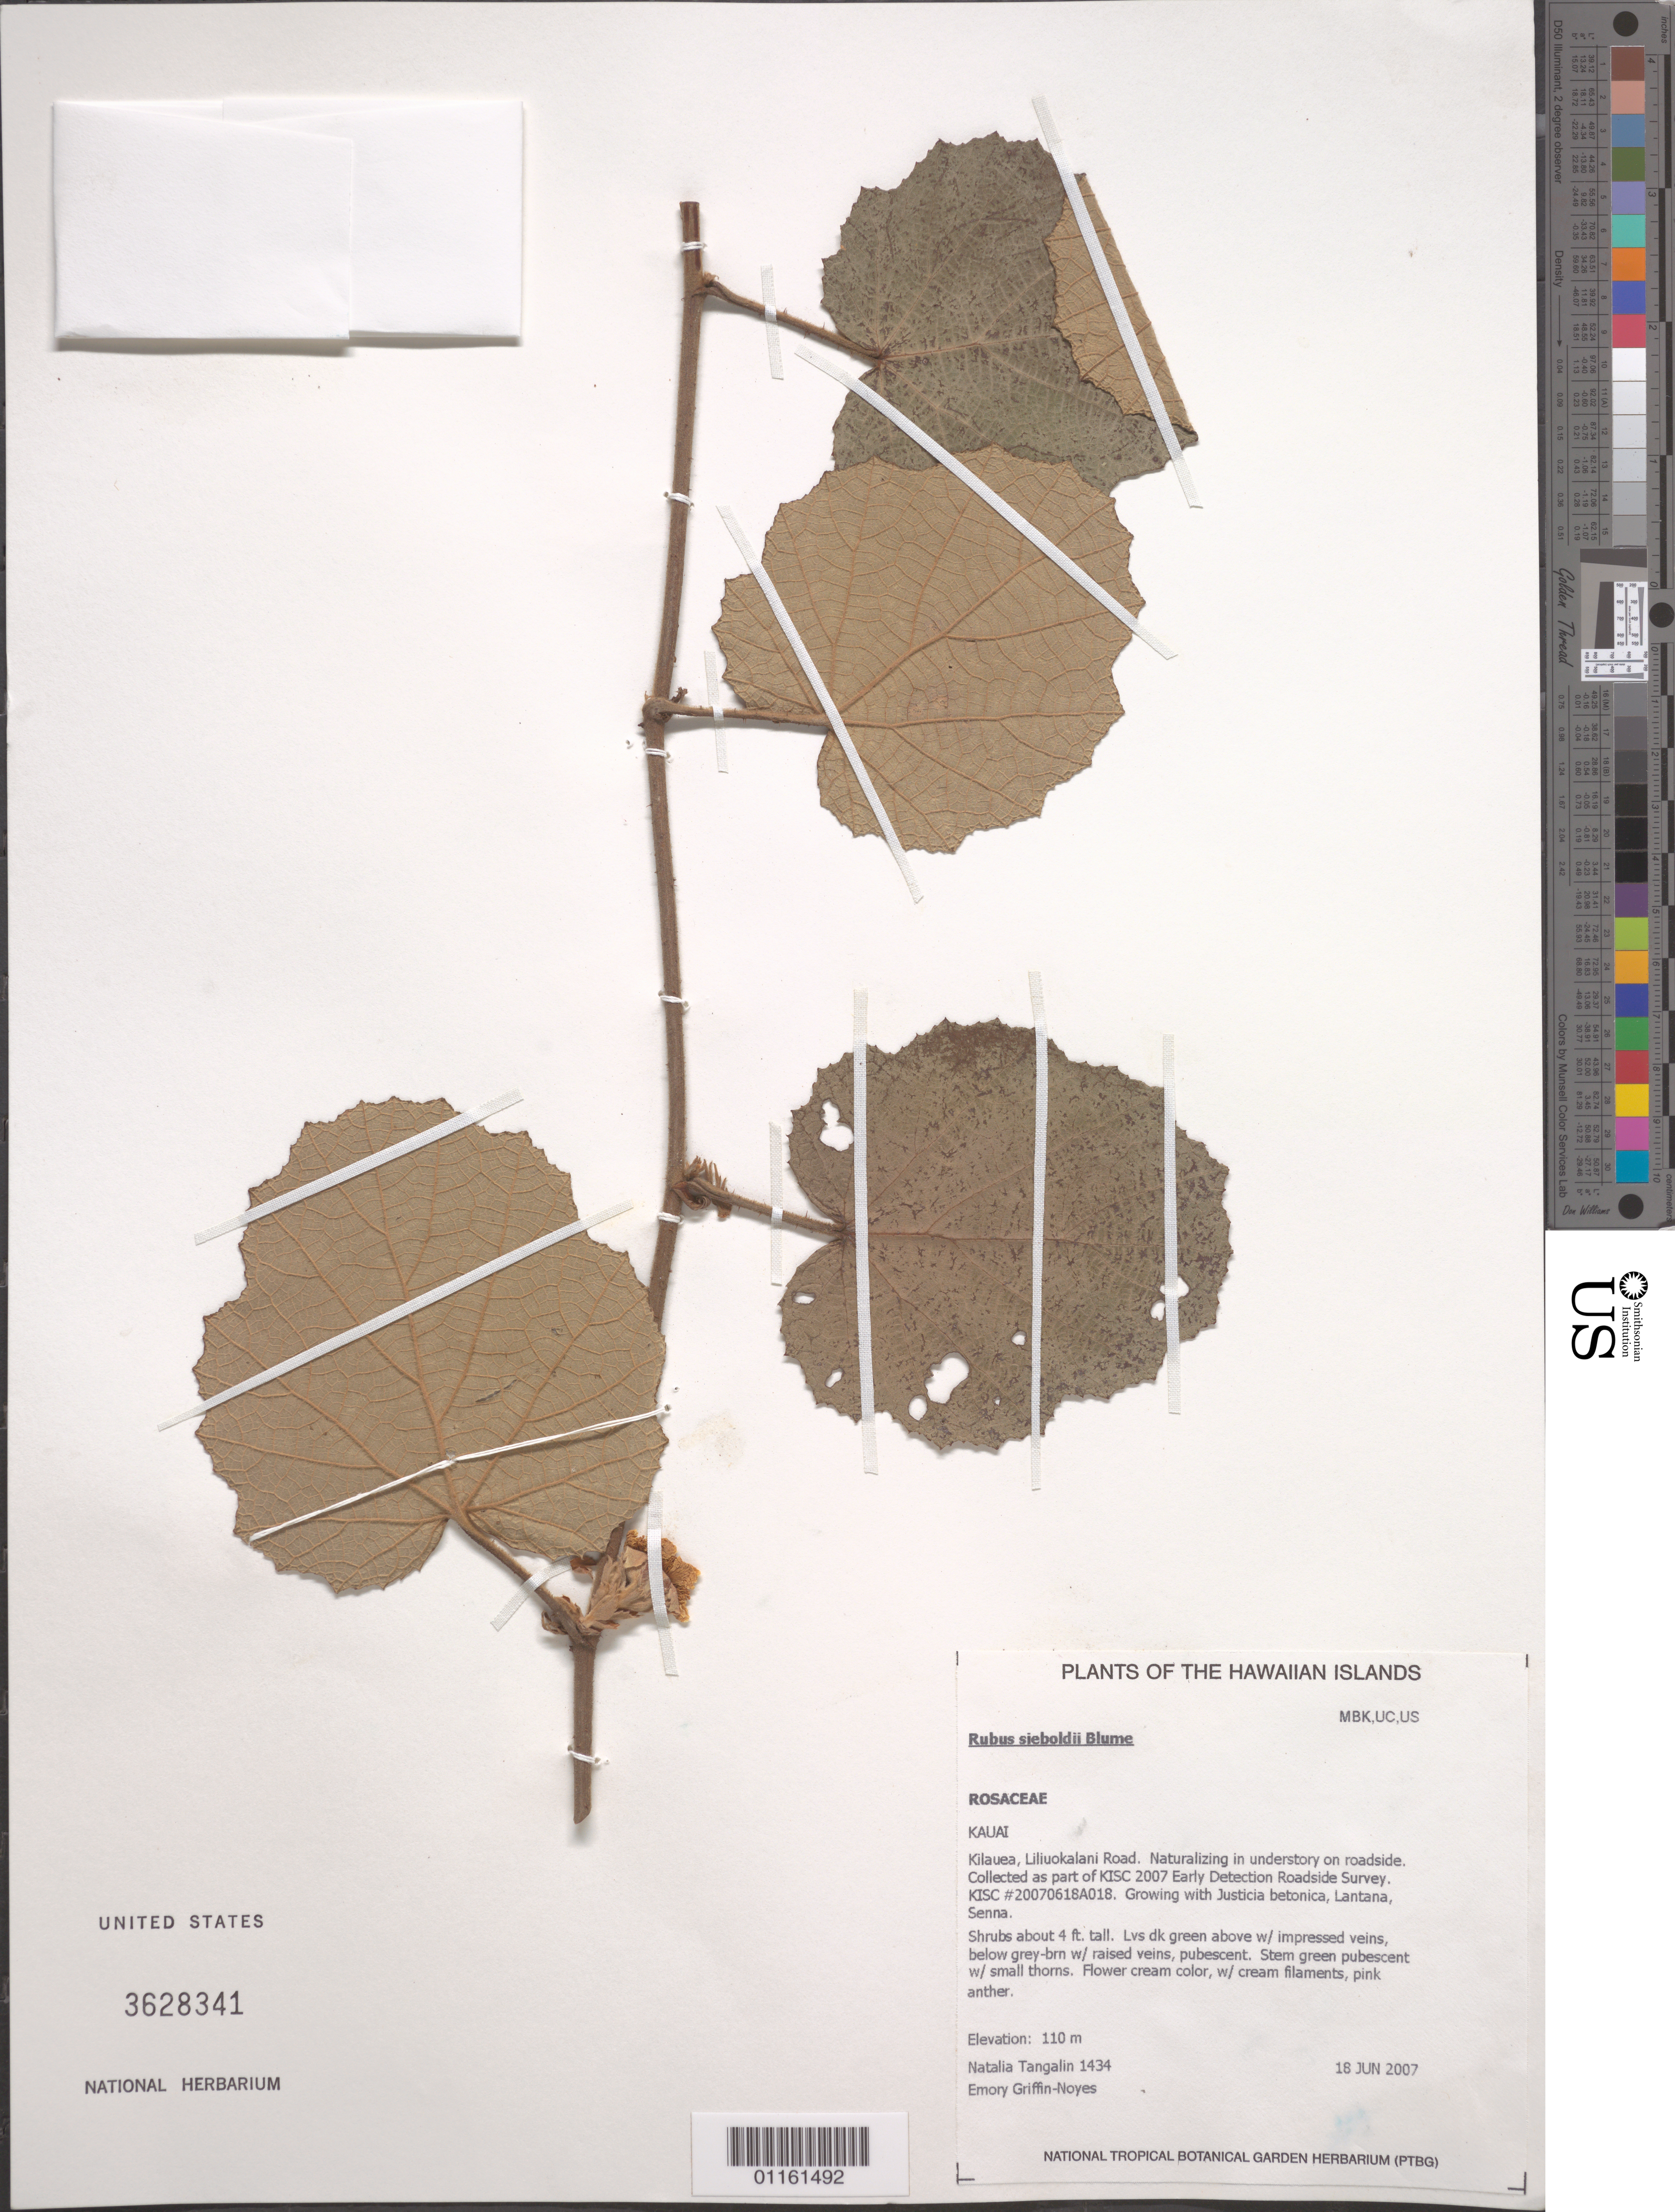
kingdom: Plantae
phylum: Tracheophyta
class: Magnoliopsida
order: Rosales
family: Rosaceae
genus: Rubus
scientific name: Rubus sieboldii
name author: Blume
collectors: N. Tangalin & E. Griffin-Noyes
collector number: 1434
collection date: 2007-06-18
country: United States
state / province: Hawaii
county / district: Kaui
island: Kaua'i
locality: Kilauea, Liliuokalani Rd.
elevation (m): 110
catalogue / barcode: US 3628341